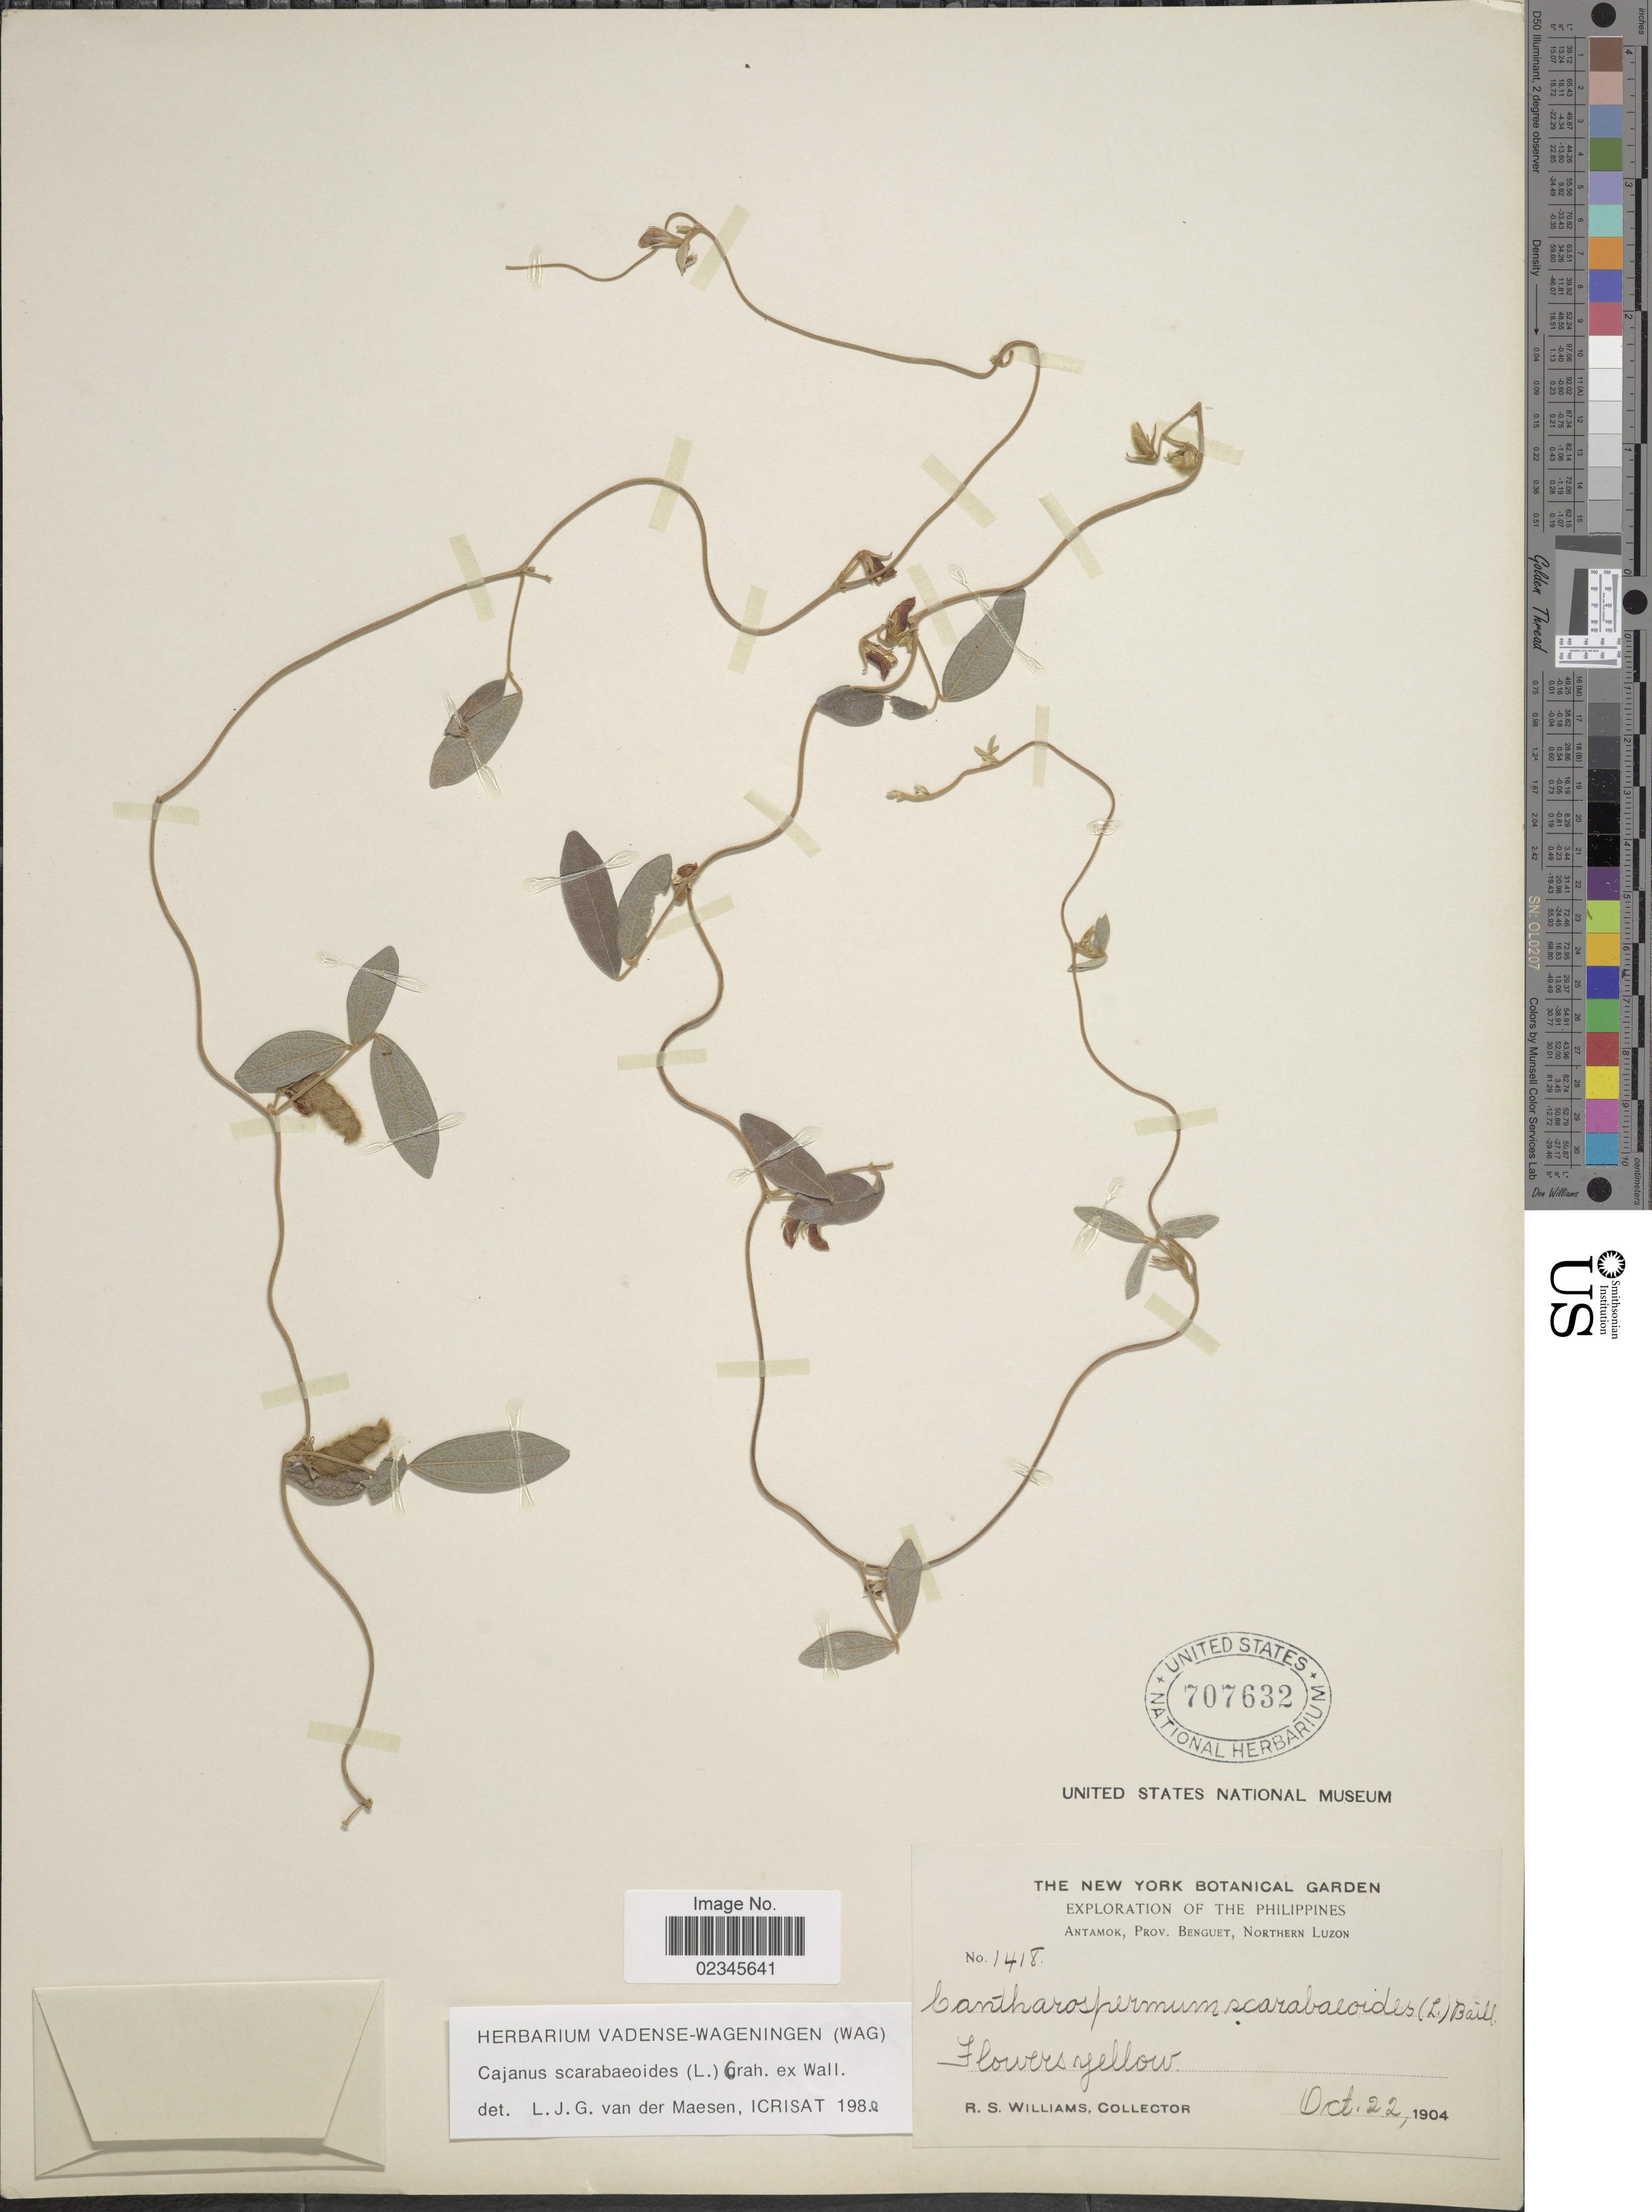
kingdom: Plantae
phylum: Tracheophyta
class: Magnoliopsida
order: Fabales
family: Fabaceae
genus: Cajanus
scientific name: Cajanus scarabaeoides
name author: (L.) Thou. ex Graham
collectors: R. S. Williams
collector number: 1418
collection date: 1904-10-22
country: Philippines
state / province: Cordillera (Administrative Region)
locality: Antamok, Prov. Benguet, Northern Luzon.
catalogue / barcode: US 707632